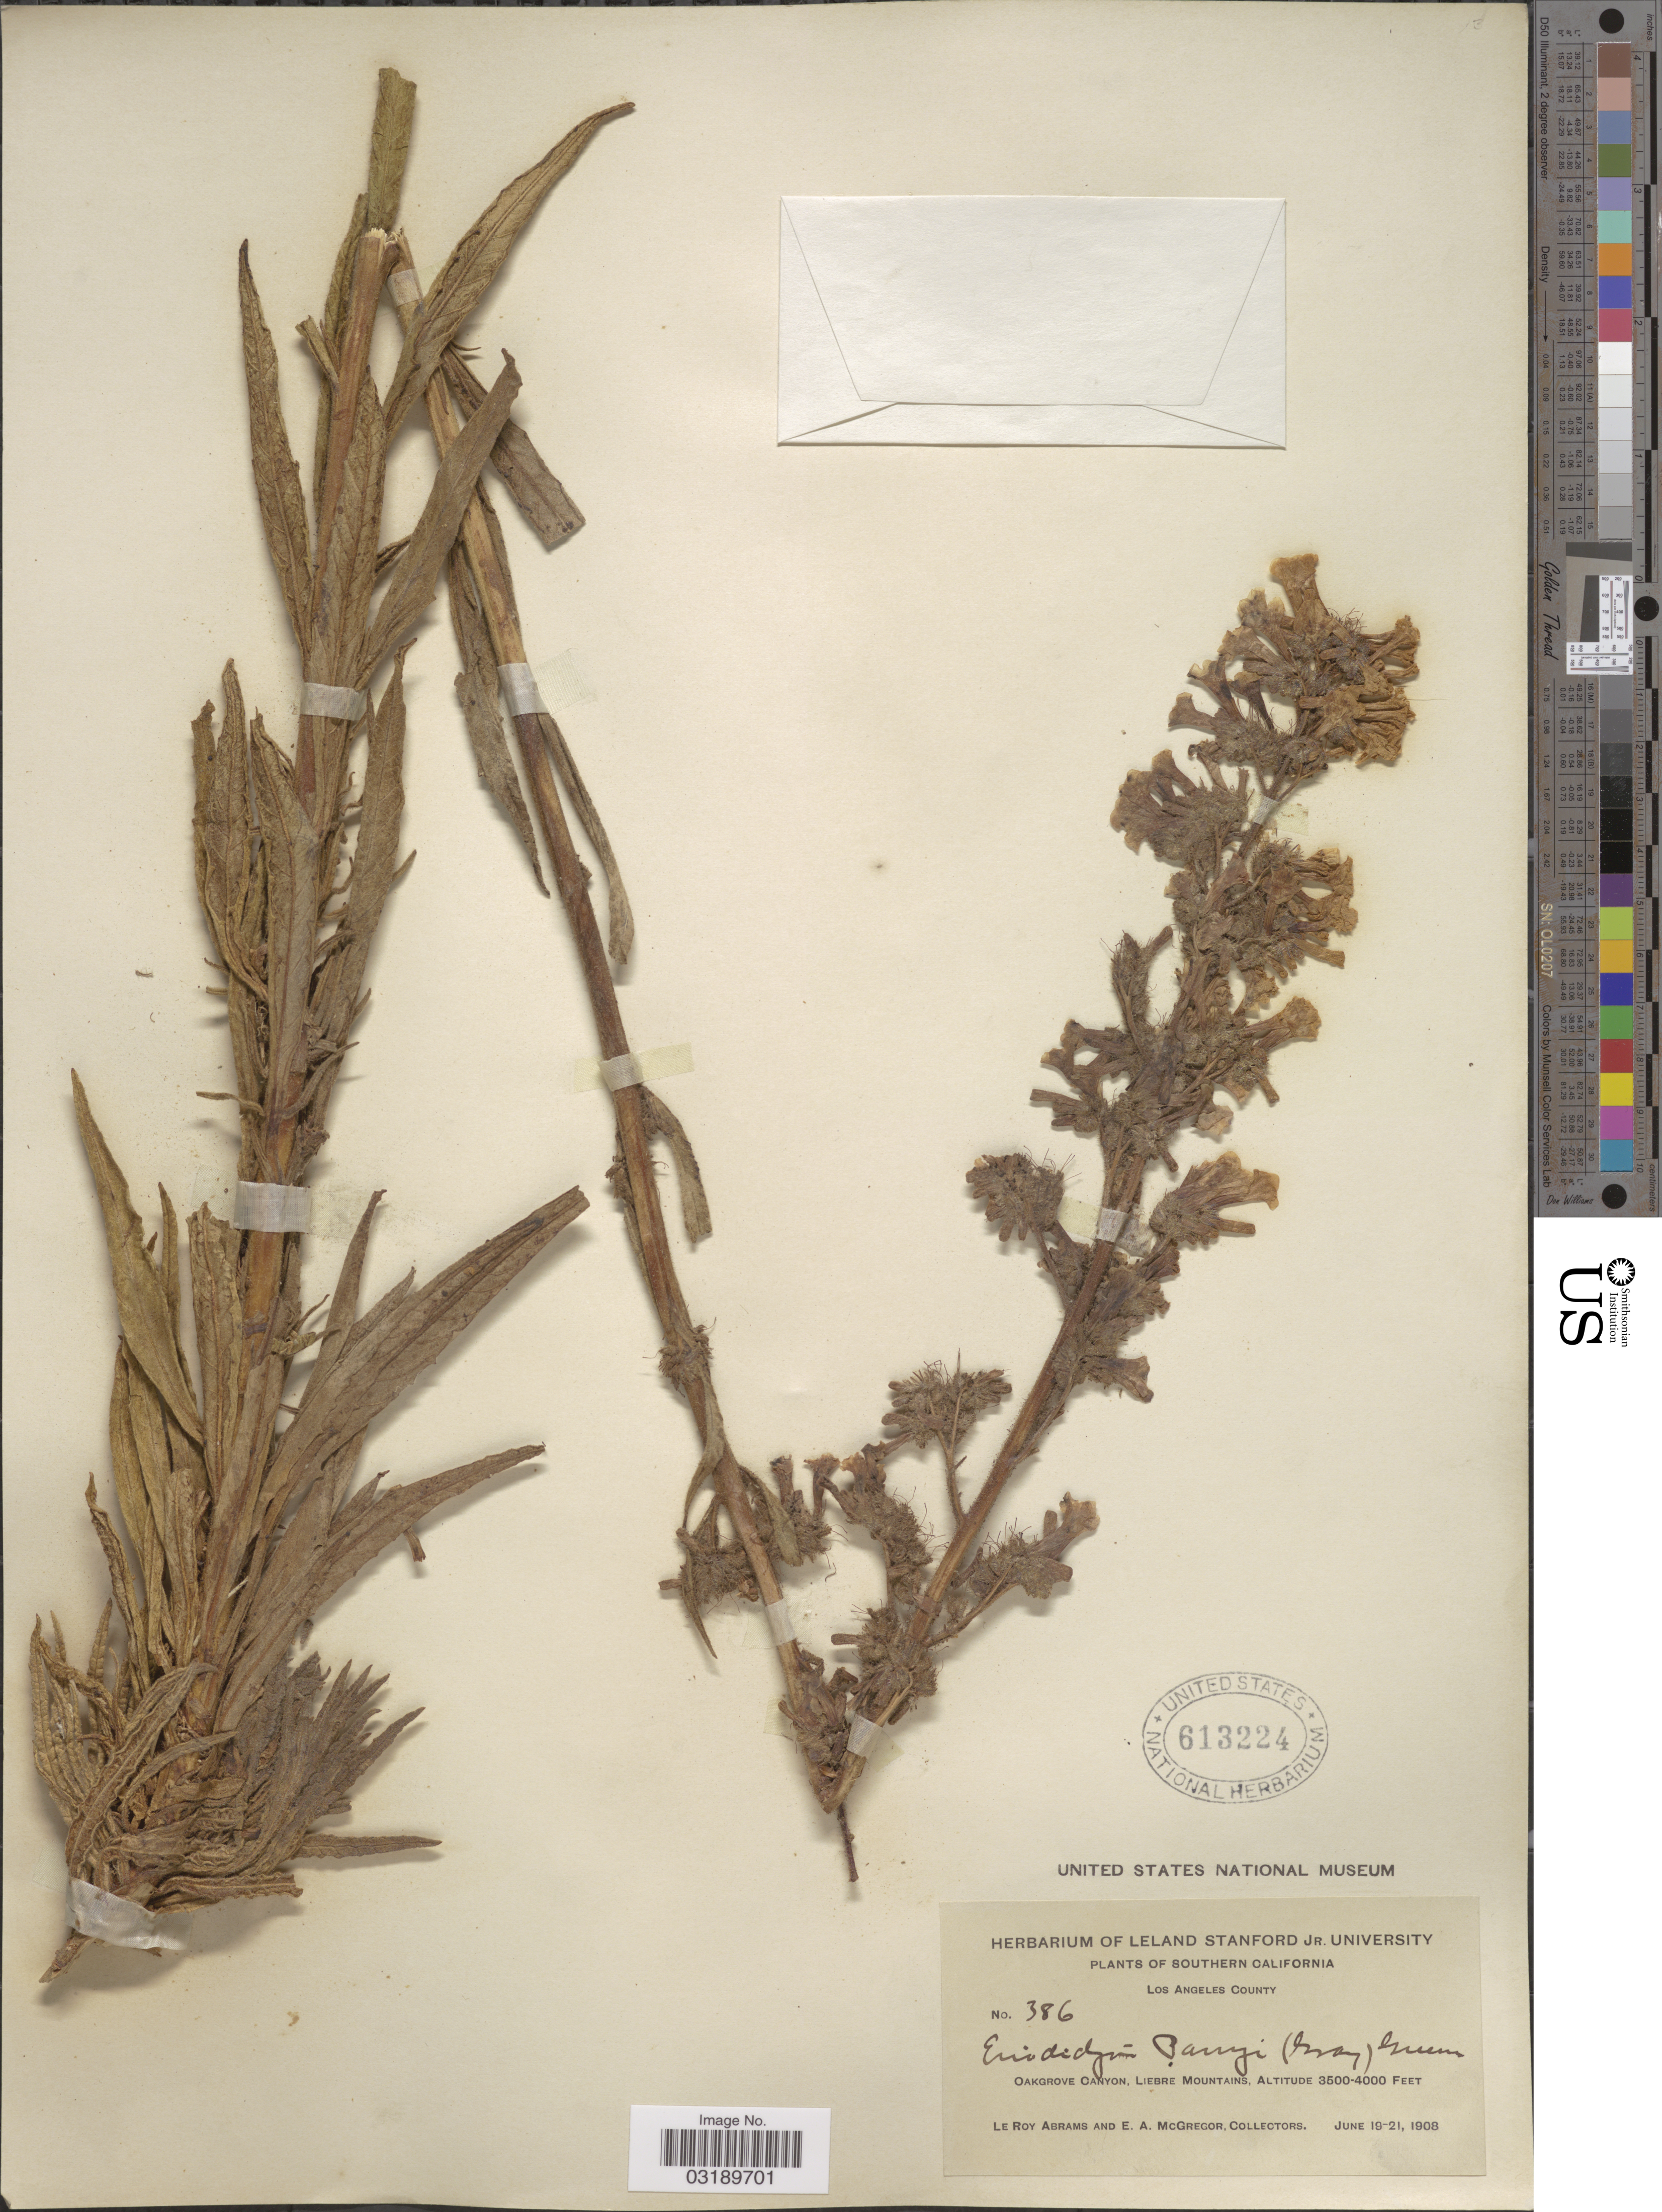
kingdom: Plantae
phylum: Tracheophyta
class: Magnoliopsida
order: Boraginales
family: Namaceae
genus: Eriodictyon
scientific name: Eriodictyon parryi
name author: A. Gray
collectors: L. Abrams & E. A. McGregor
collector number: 386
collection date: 1908-06-19/1908-06-21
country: United States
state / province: California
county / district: Los Angeles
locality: Southern California. Los Angeles County. Oakgrove Canyon, Liebre Mountains.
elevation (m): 1067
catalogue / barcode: US 613224